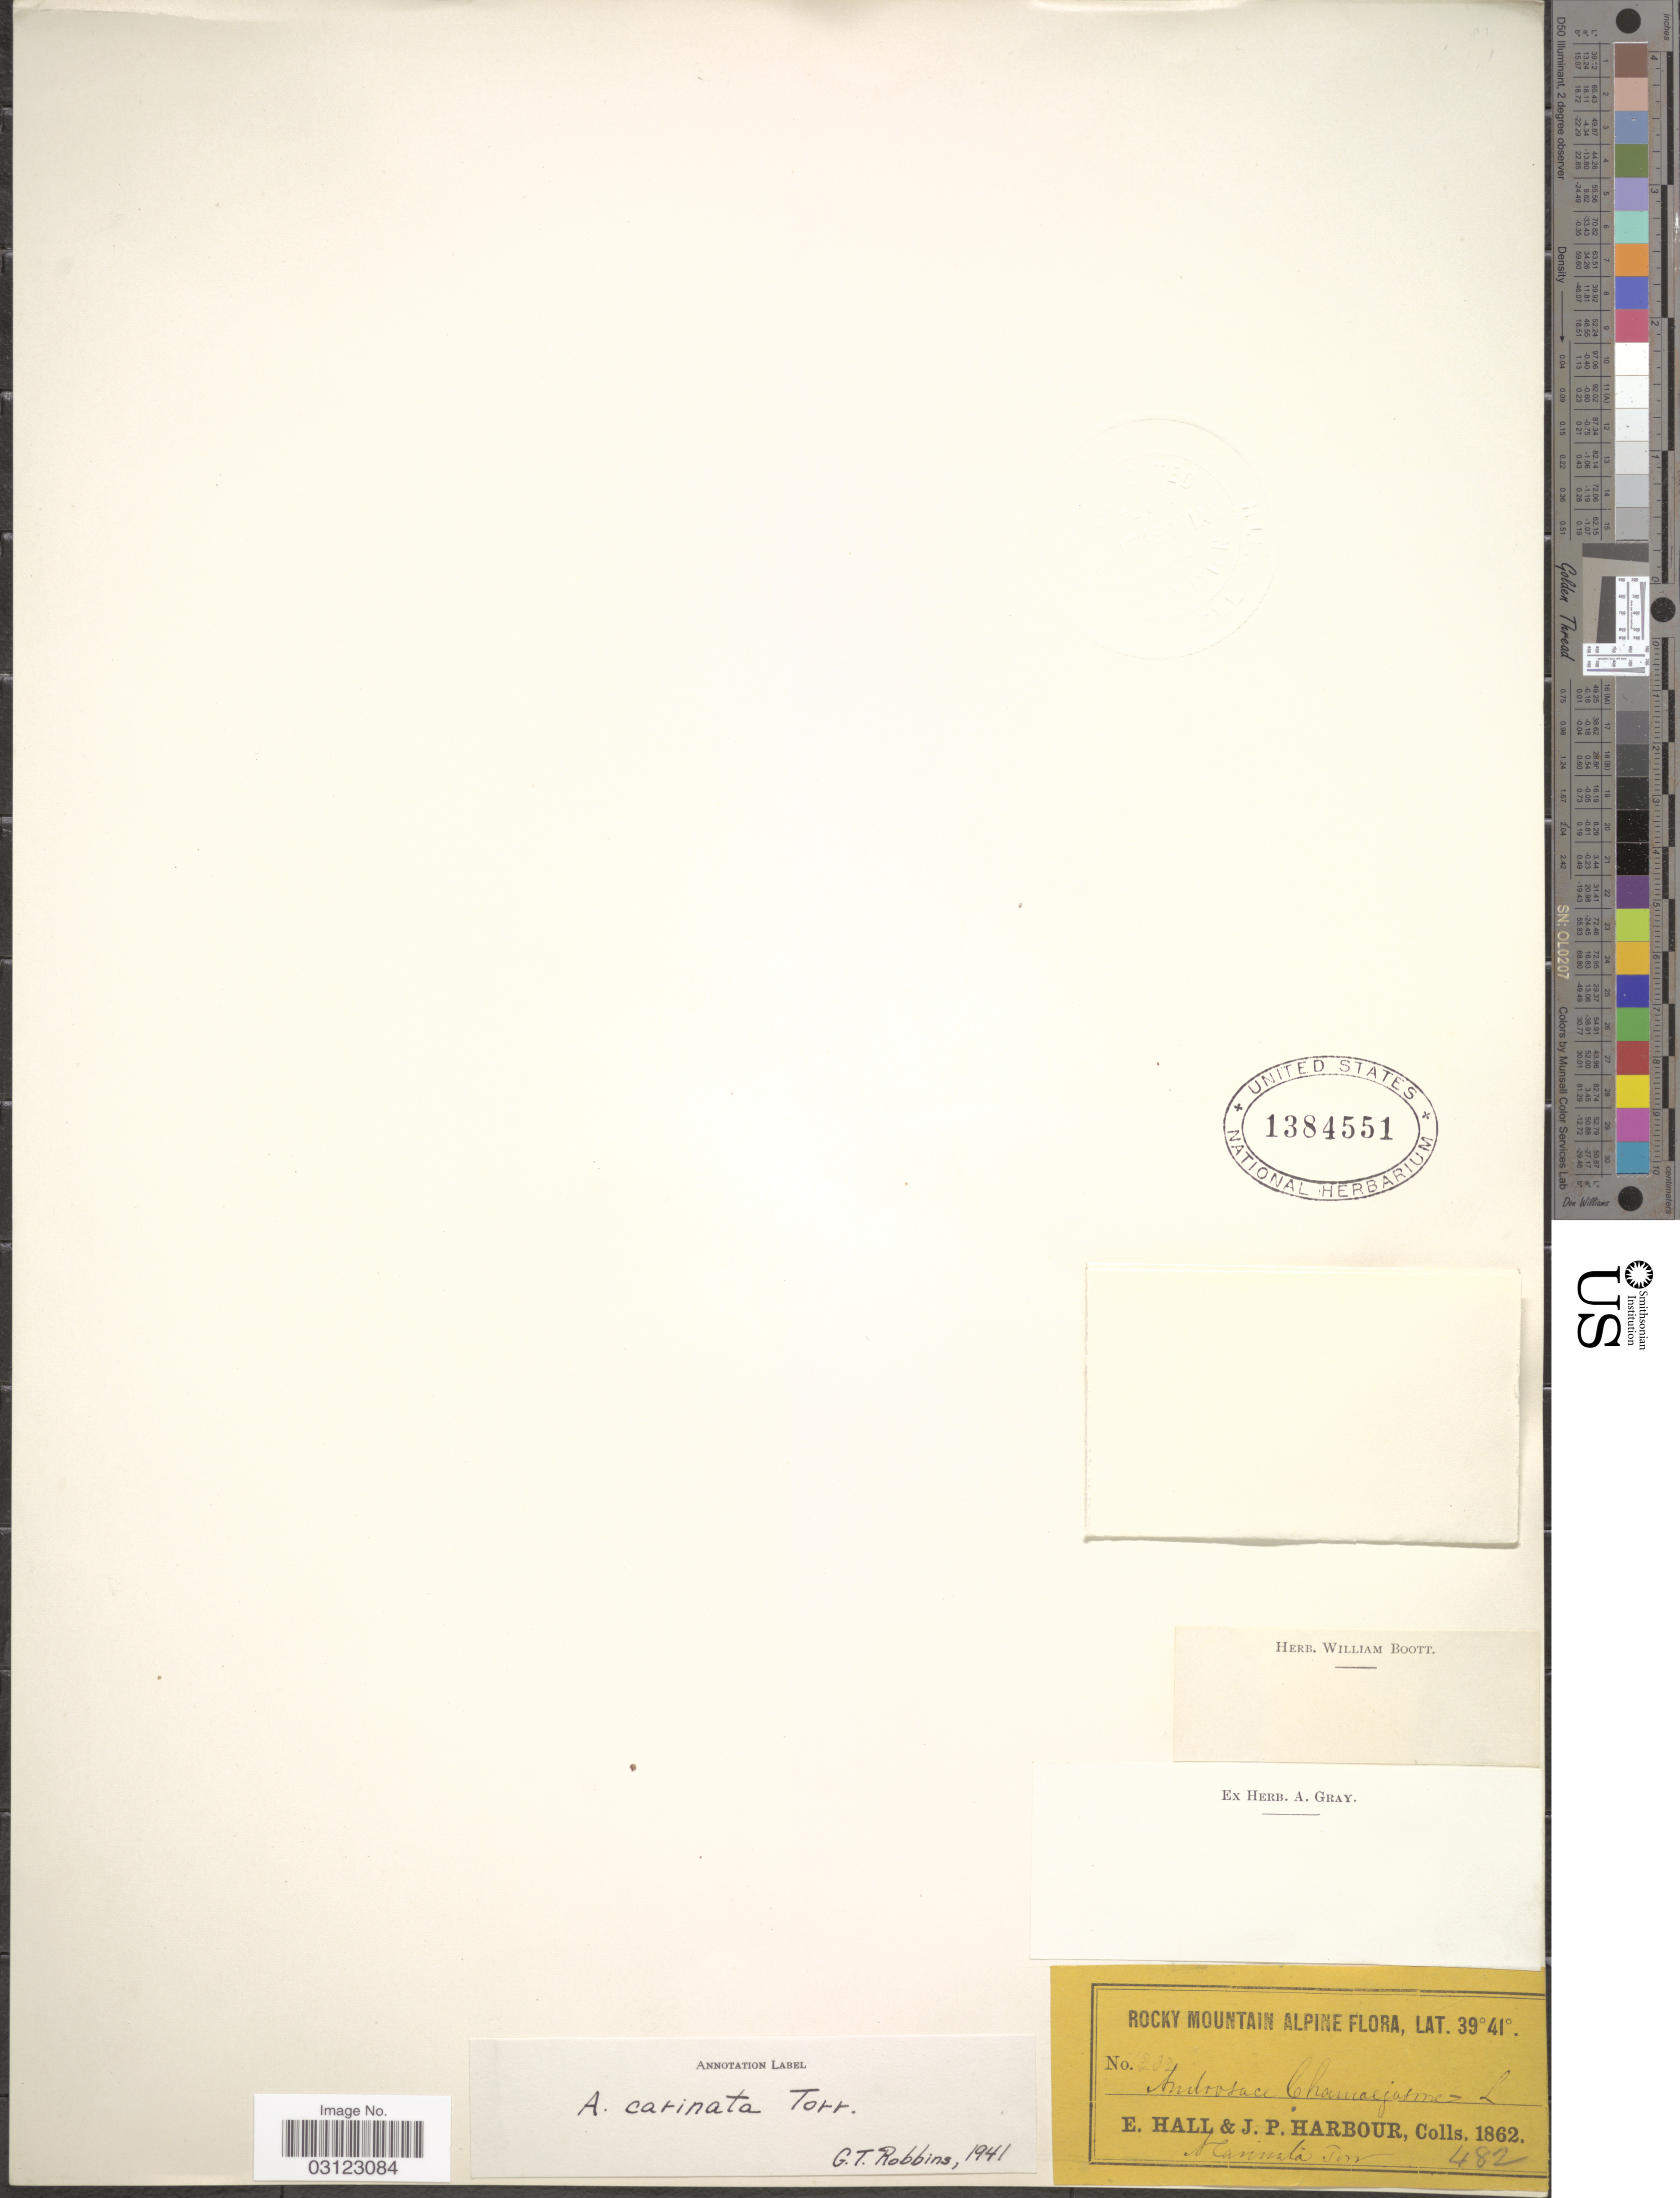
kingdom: Plantae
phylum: Tracheophyta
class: Magnoliopsida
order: Ericales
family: Primulaceae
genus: Androsace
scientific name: Androsace carinata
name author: Torr.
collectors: E. Hall & J. Harbour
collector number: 202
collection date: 1862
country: United States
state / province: Colorado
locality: Rocky Mtns. Alpine.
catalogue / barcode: US 1384551